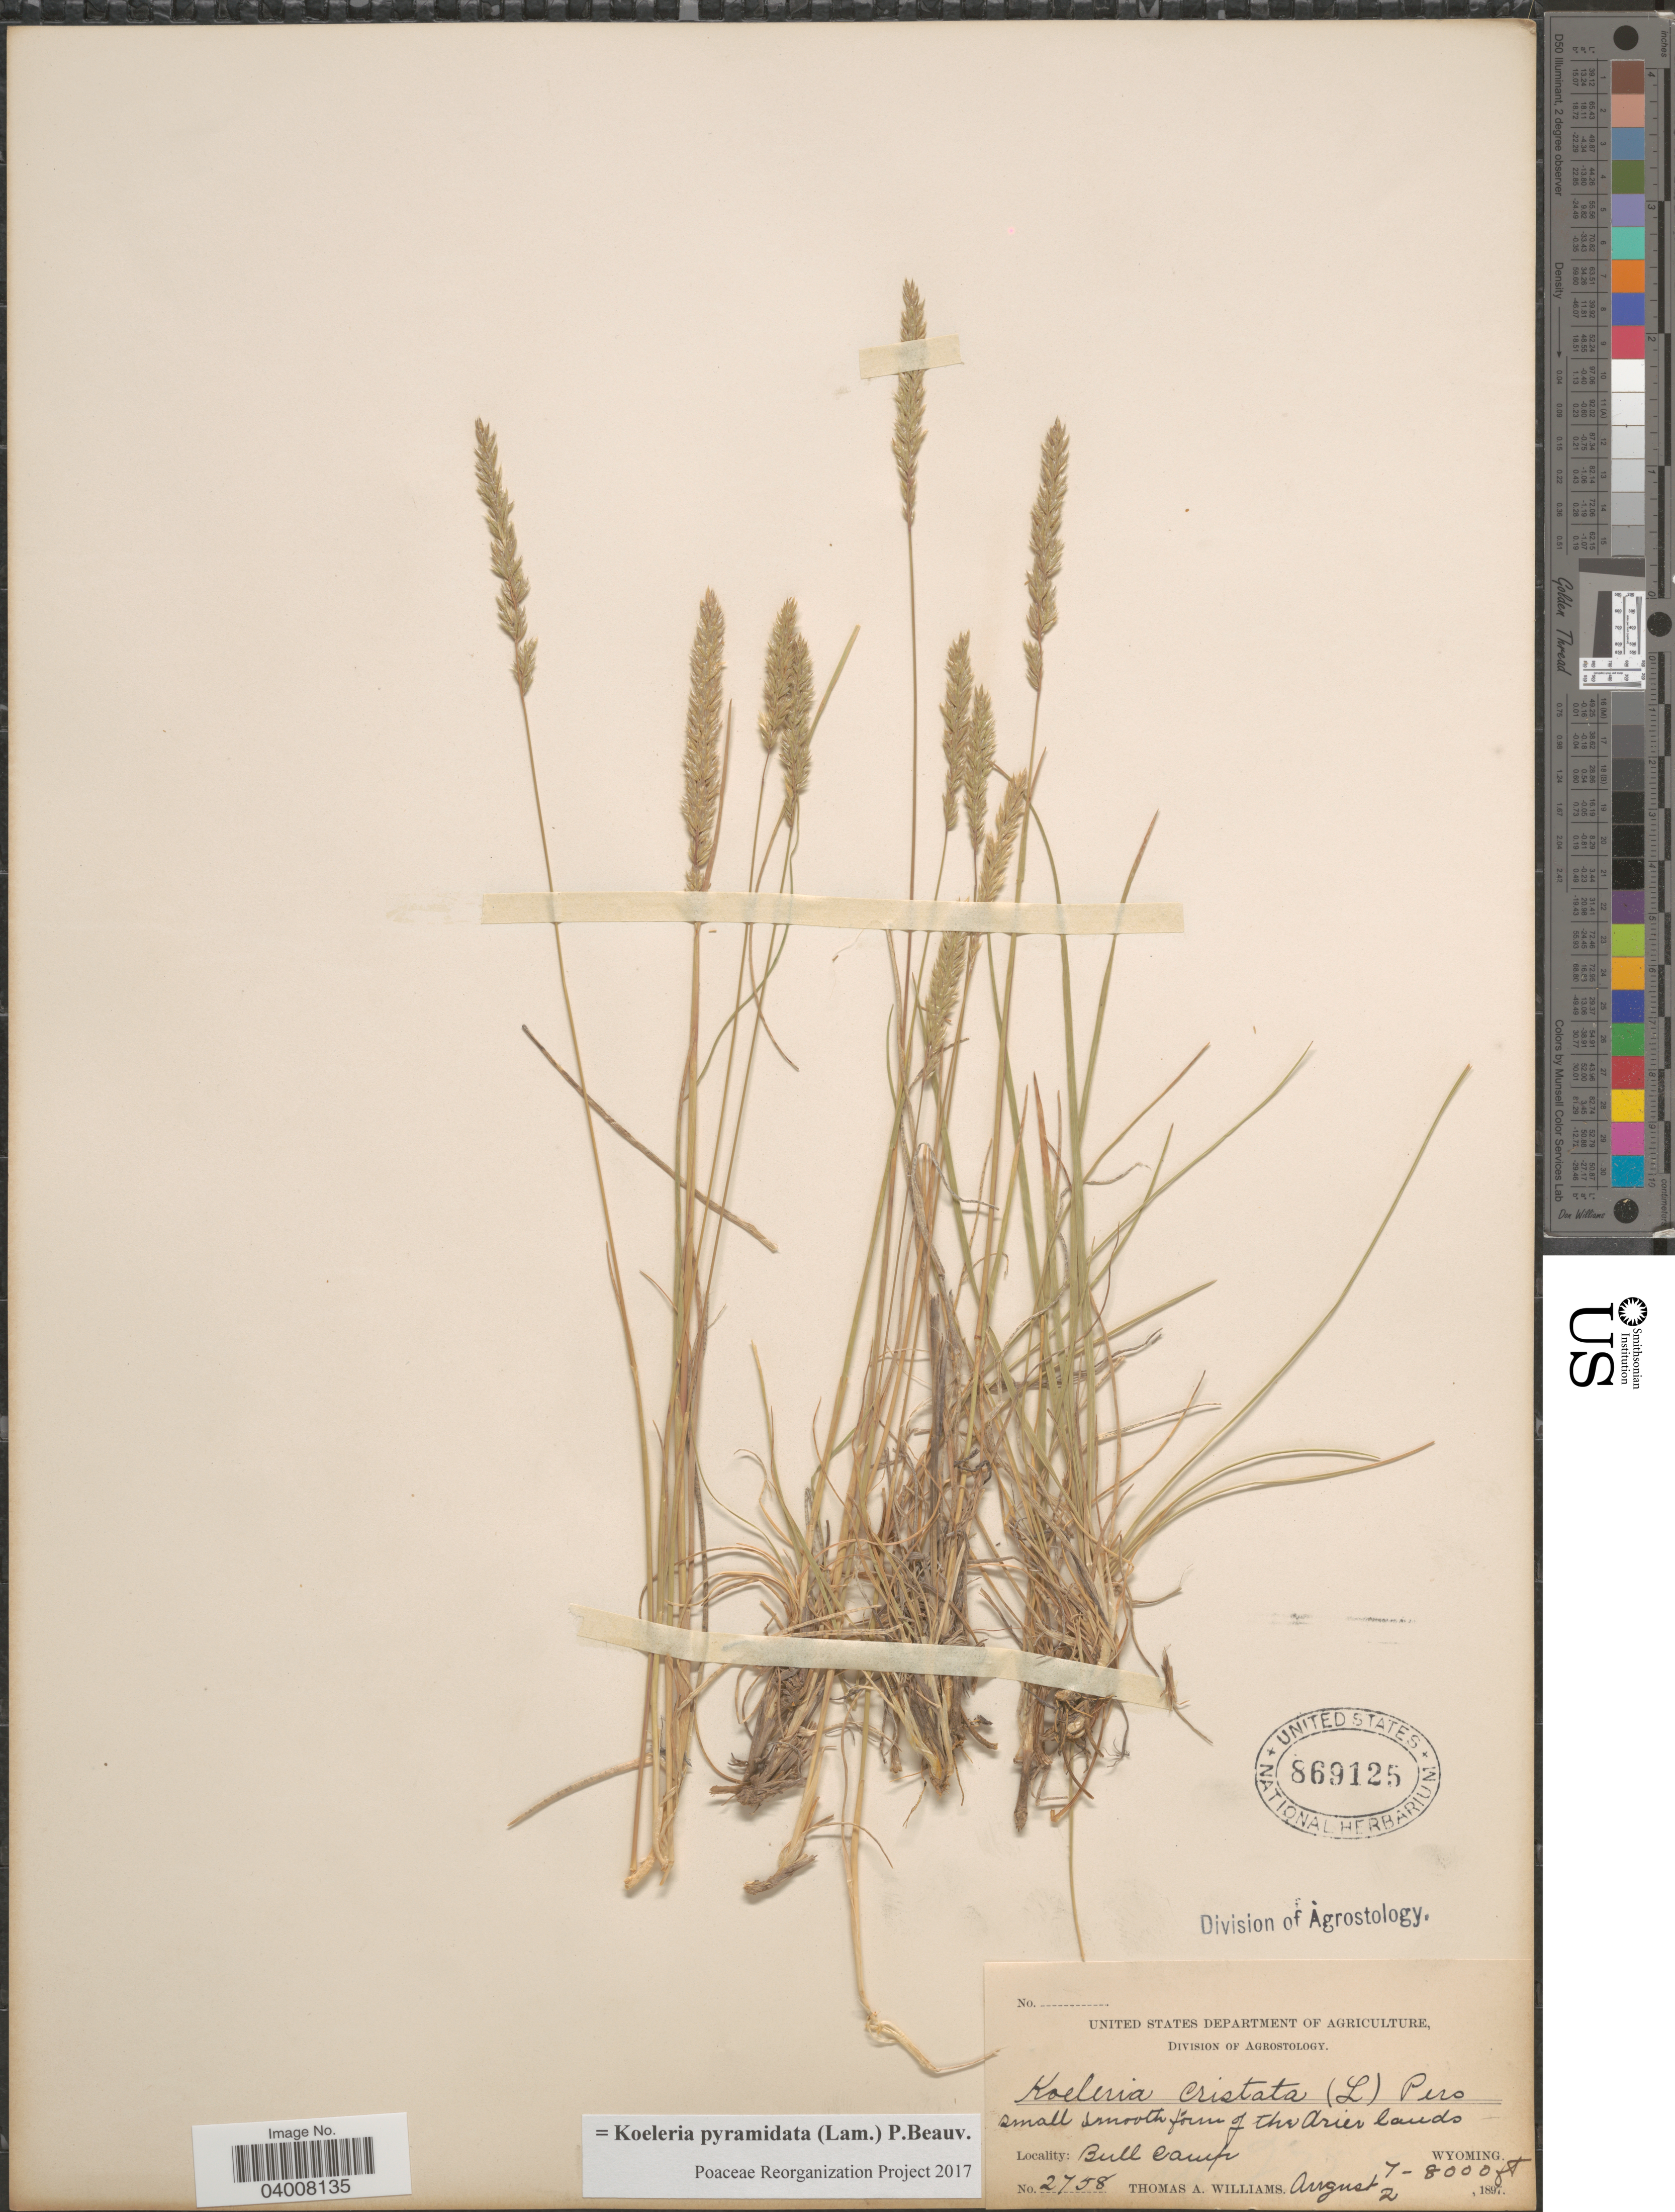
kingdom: Plantae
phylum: Tracheophyta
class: Liliopsida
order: Poales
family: Poaceae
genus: Koeleria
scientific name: Koeleria pyramidata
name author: (Lam.) P. Beauv.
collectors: T. A. Williams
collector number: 2758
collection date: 1897-08-02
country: United States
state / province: Wyoming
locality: Small smooth form of the Aries lands. Bull Camp.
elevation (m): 2134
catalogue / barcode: US 869125